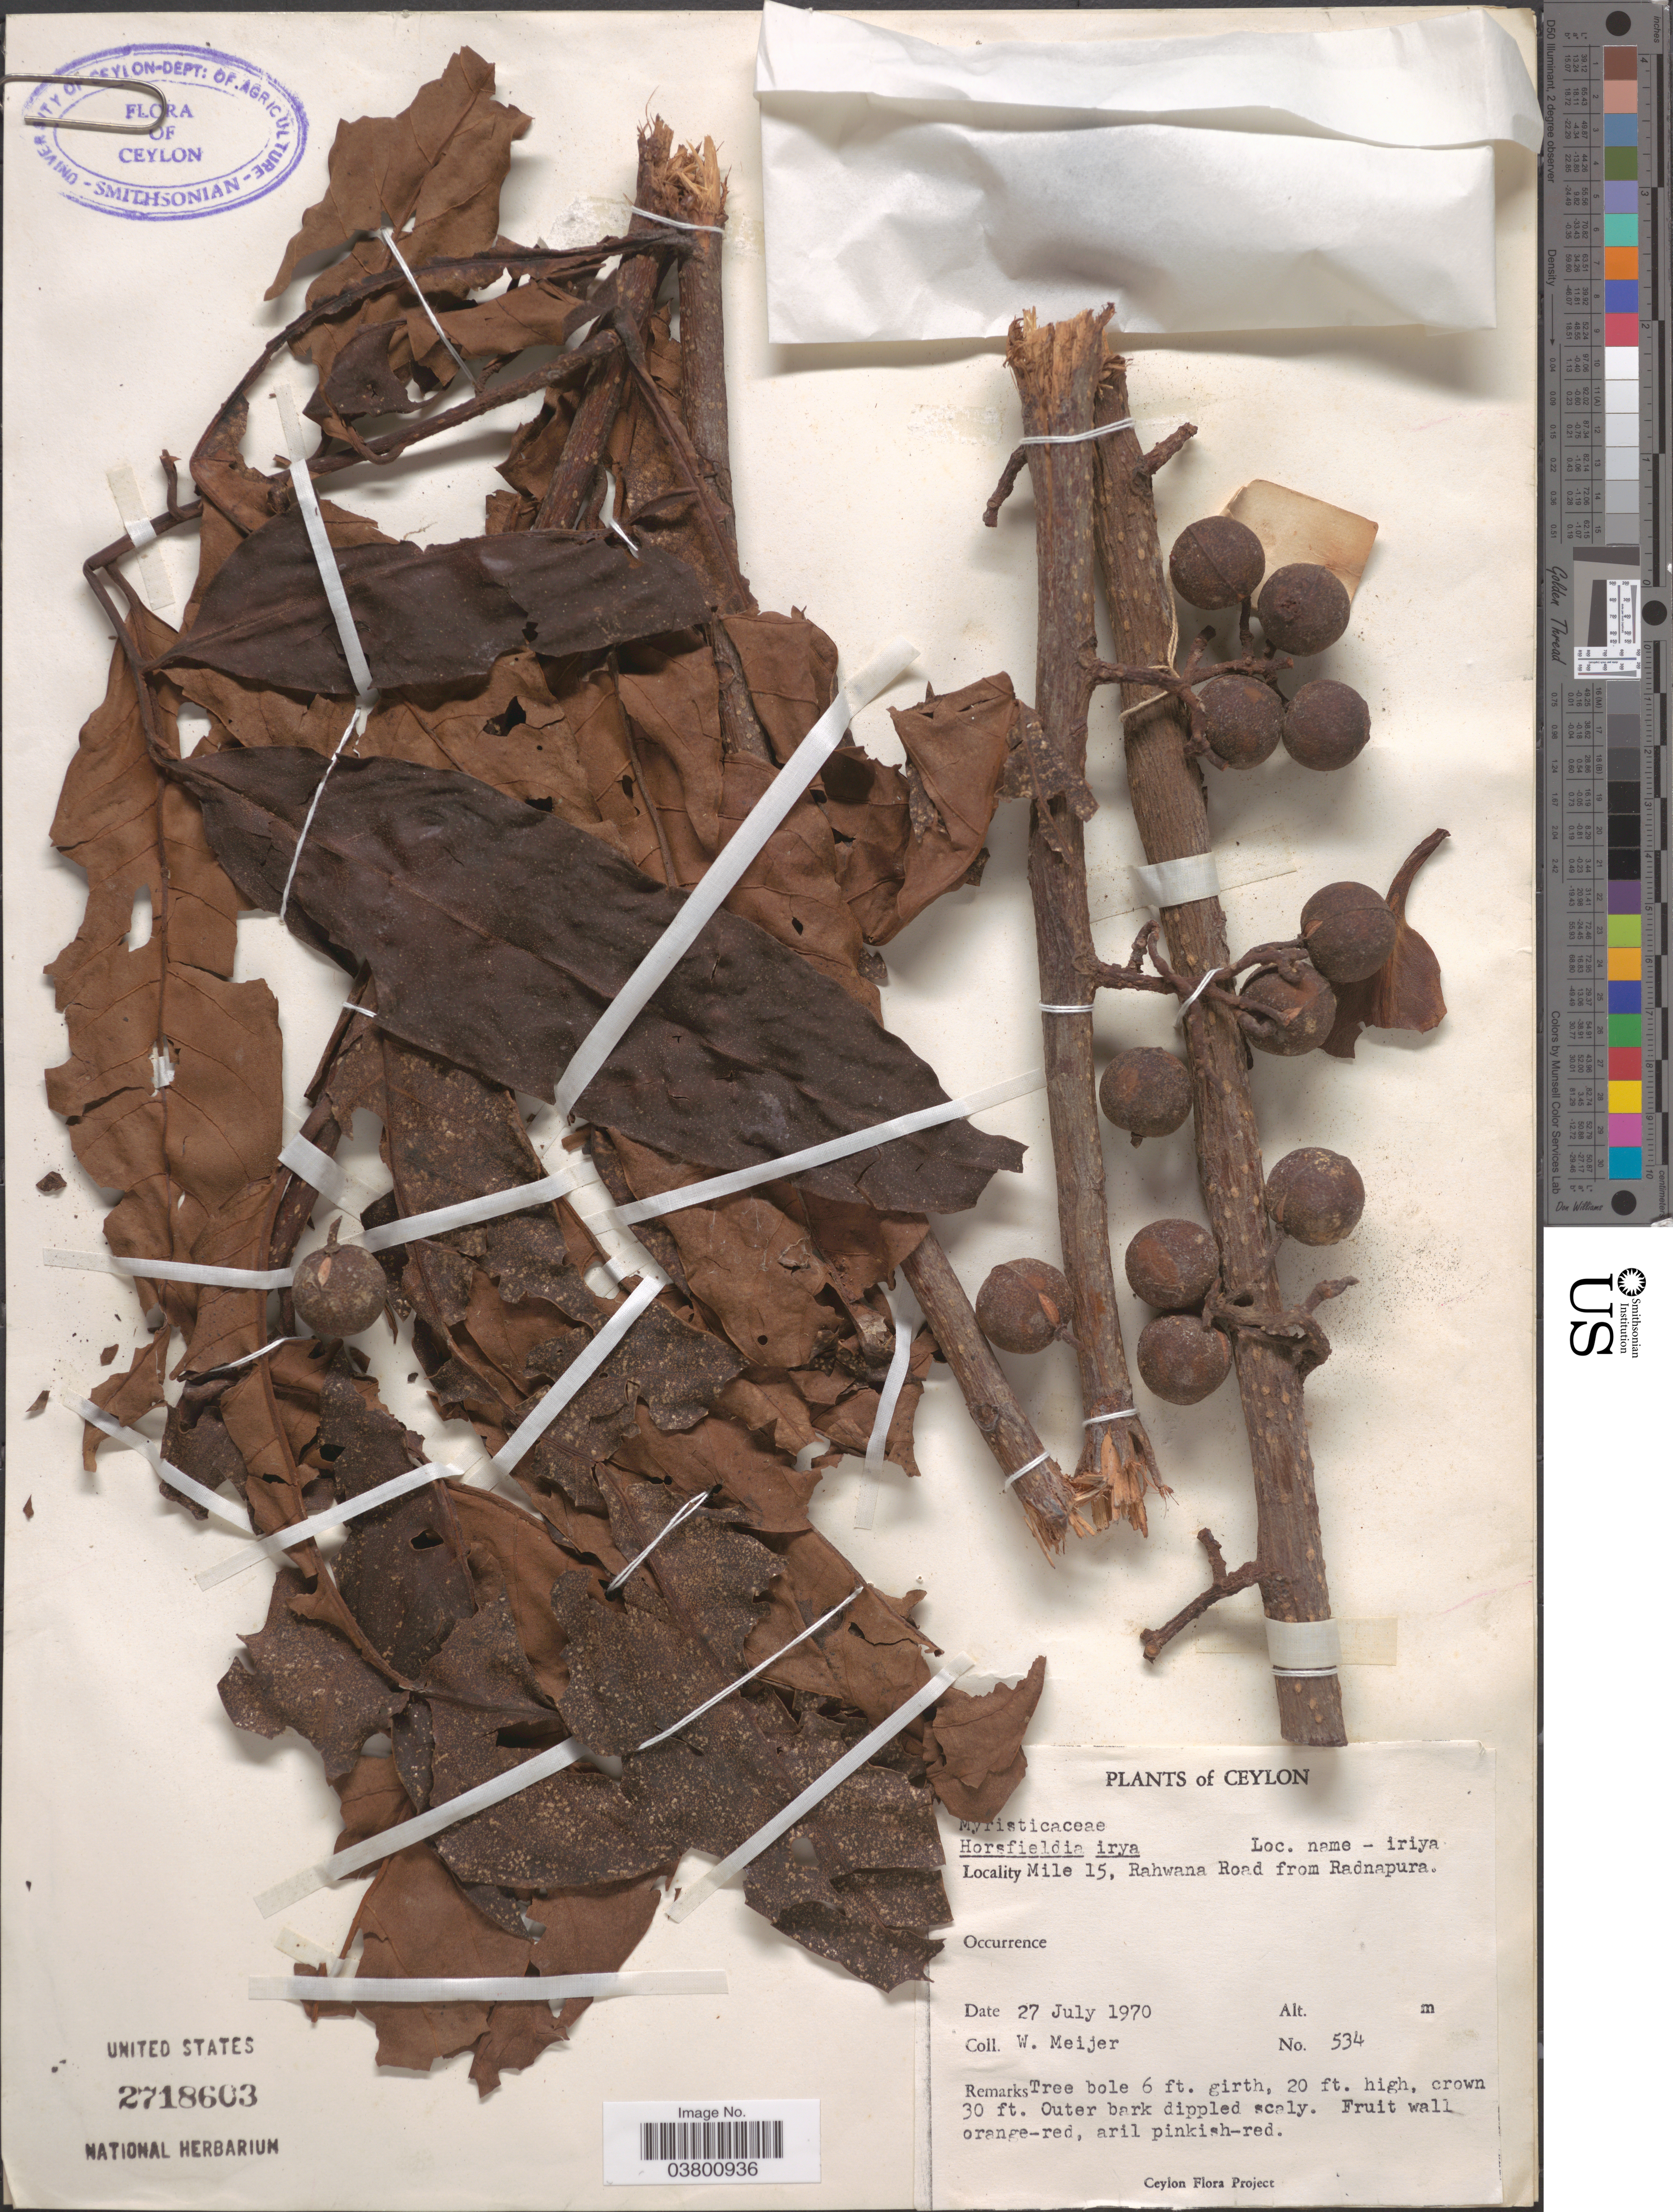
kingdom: Plantae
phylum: Tracheophyta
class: Magnoliopsida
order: Magnoliales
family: Myristicaceae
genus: Horsfieldia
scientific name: Horsfieldia irya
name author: (Gaertn.) Warb.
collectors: W. Meijer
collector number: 534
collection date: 1970-07-27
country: Sri Lanka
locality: Ceylon. Mile 15, Rahwana Road from Radnapura.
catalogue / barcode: US 2718603